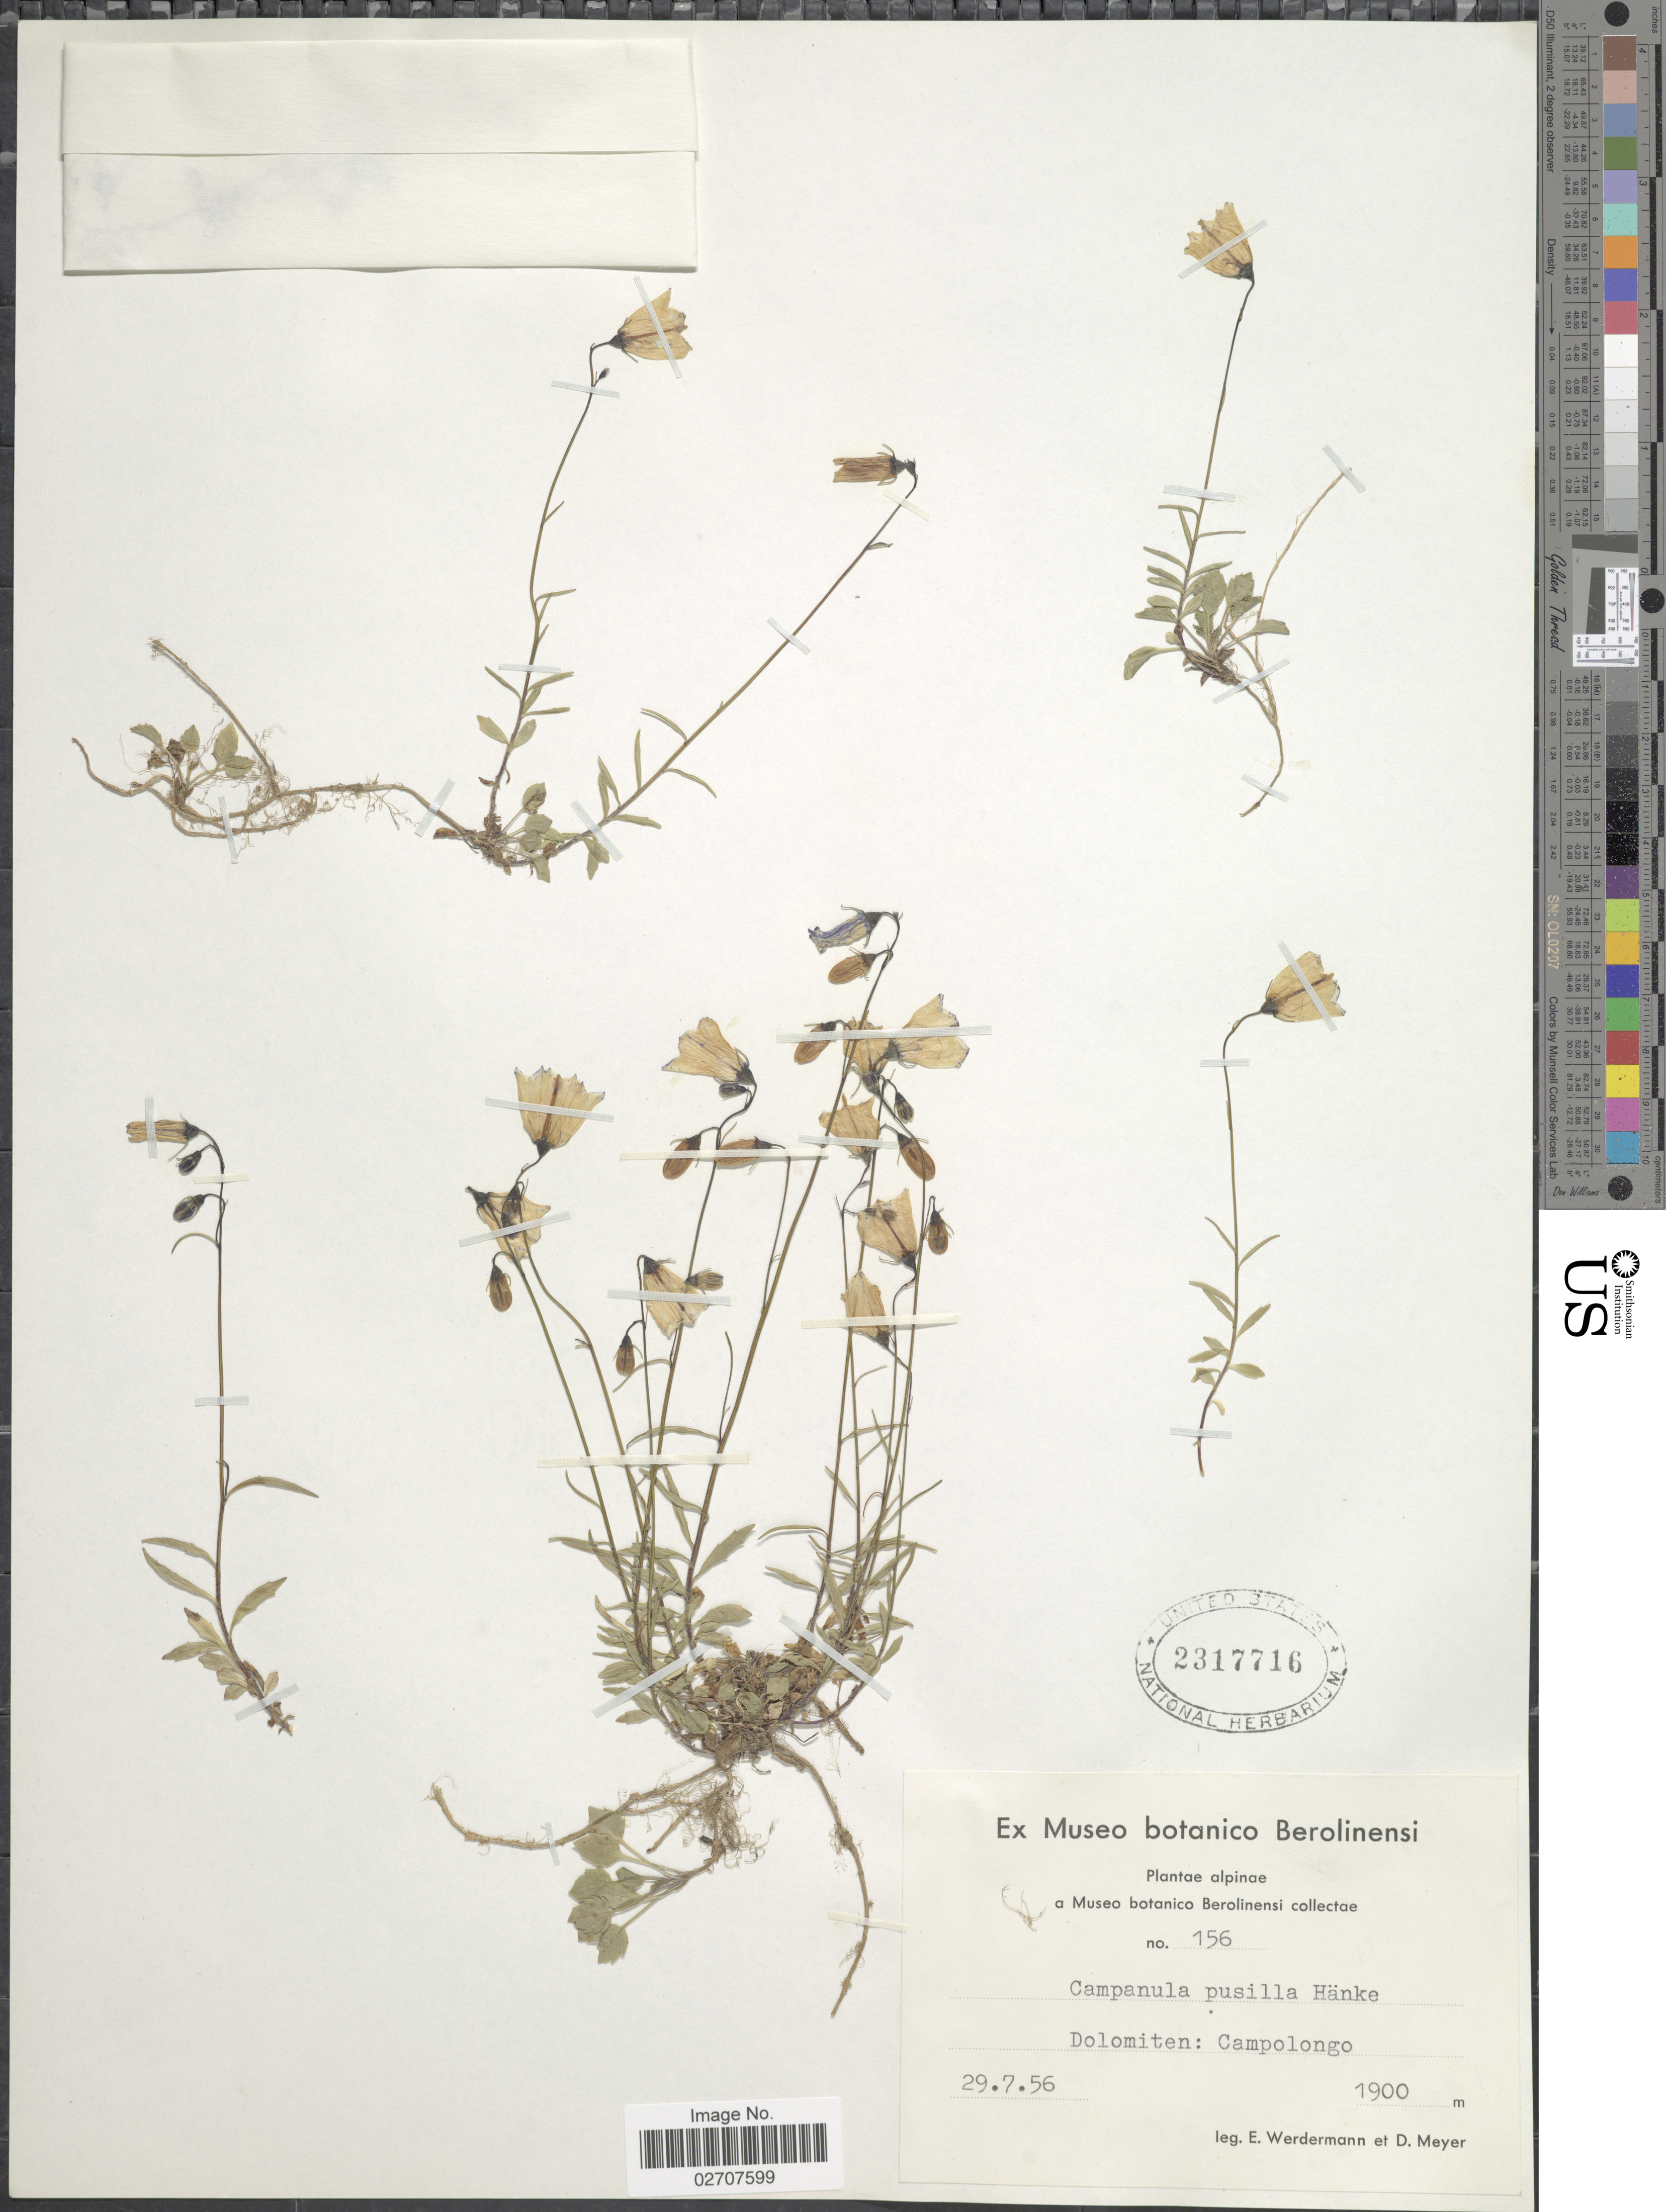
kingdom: Plantae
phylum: Tracheophyta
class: Magnoliopsida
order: Asterales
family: Campanulaceae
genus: Campanula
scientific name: Campanula cochleariifolia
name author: Lam.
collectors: E. Werdermann & D. Meyer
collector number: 156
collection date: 1956-07-29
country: Italy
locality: Dolomiten: Campolongo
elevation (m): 1900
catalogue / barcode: US 2317716